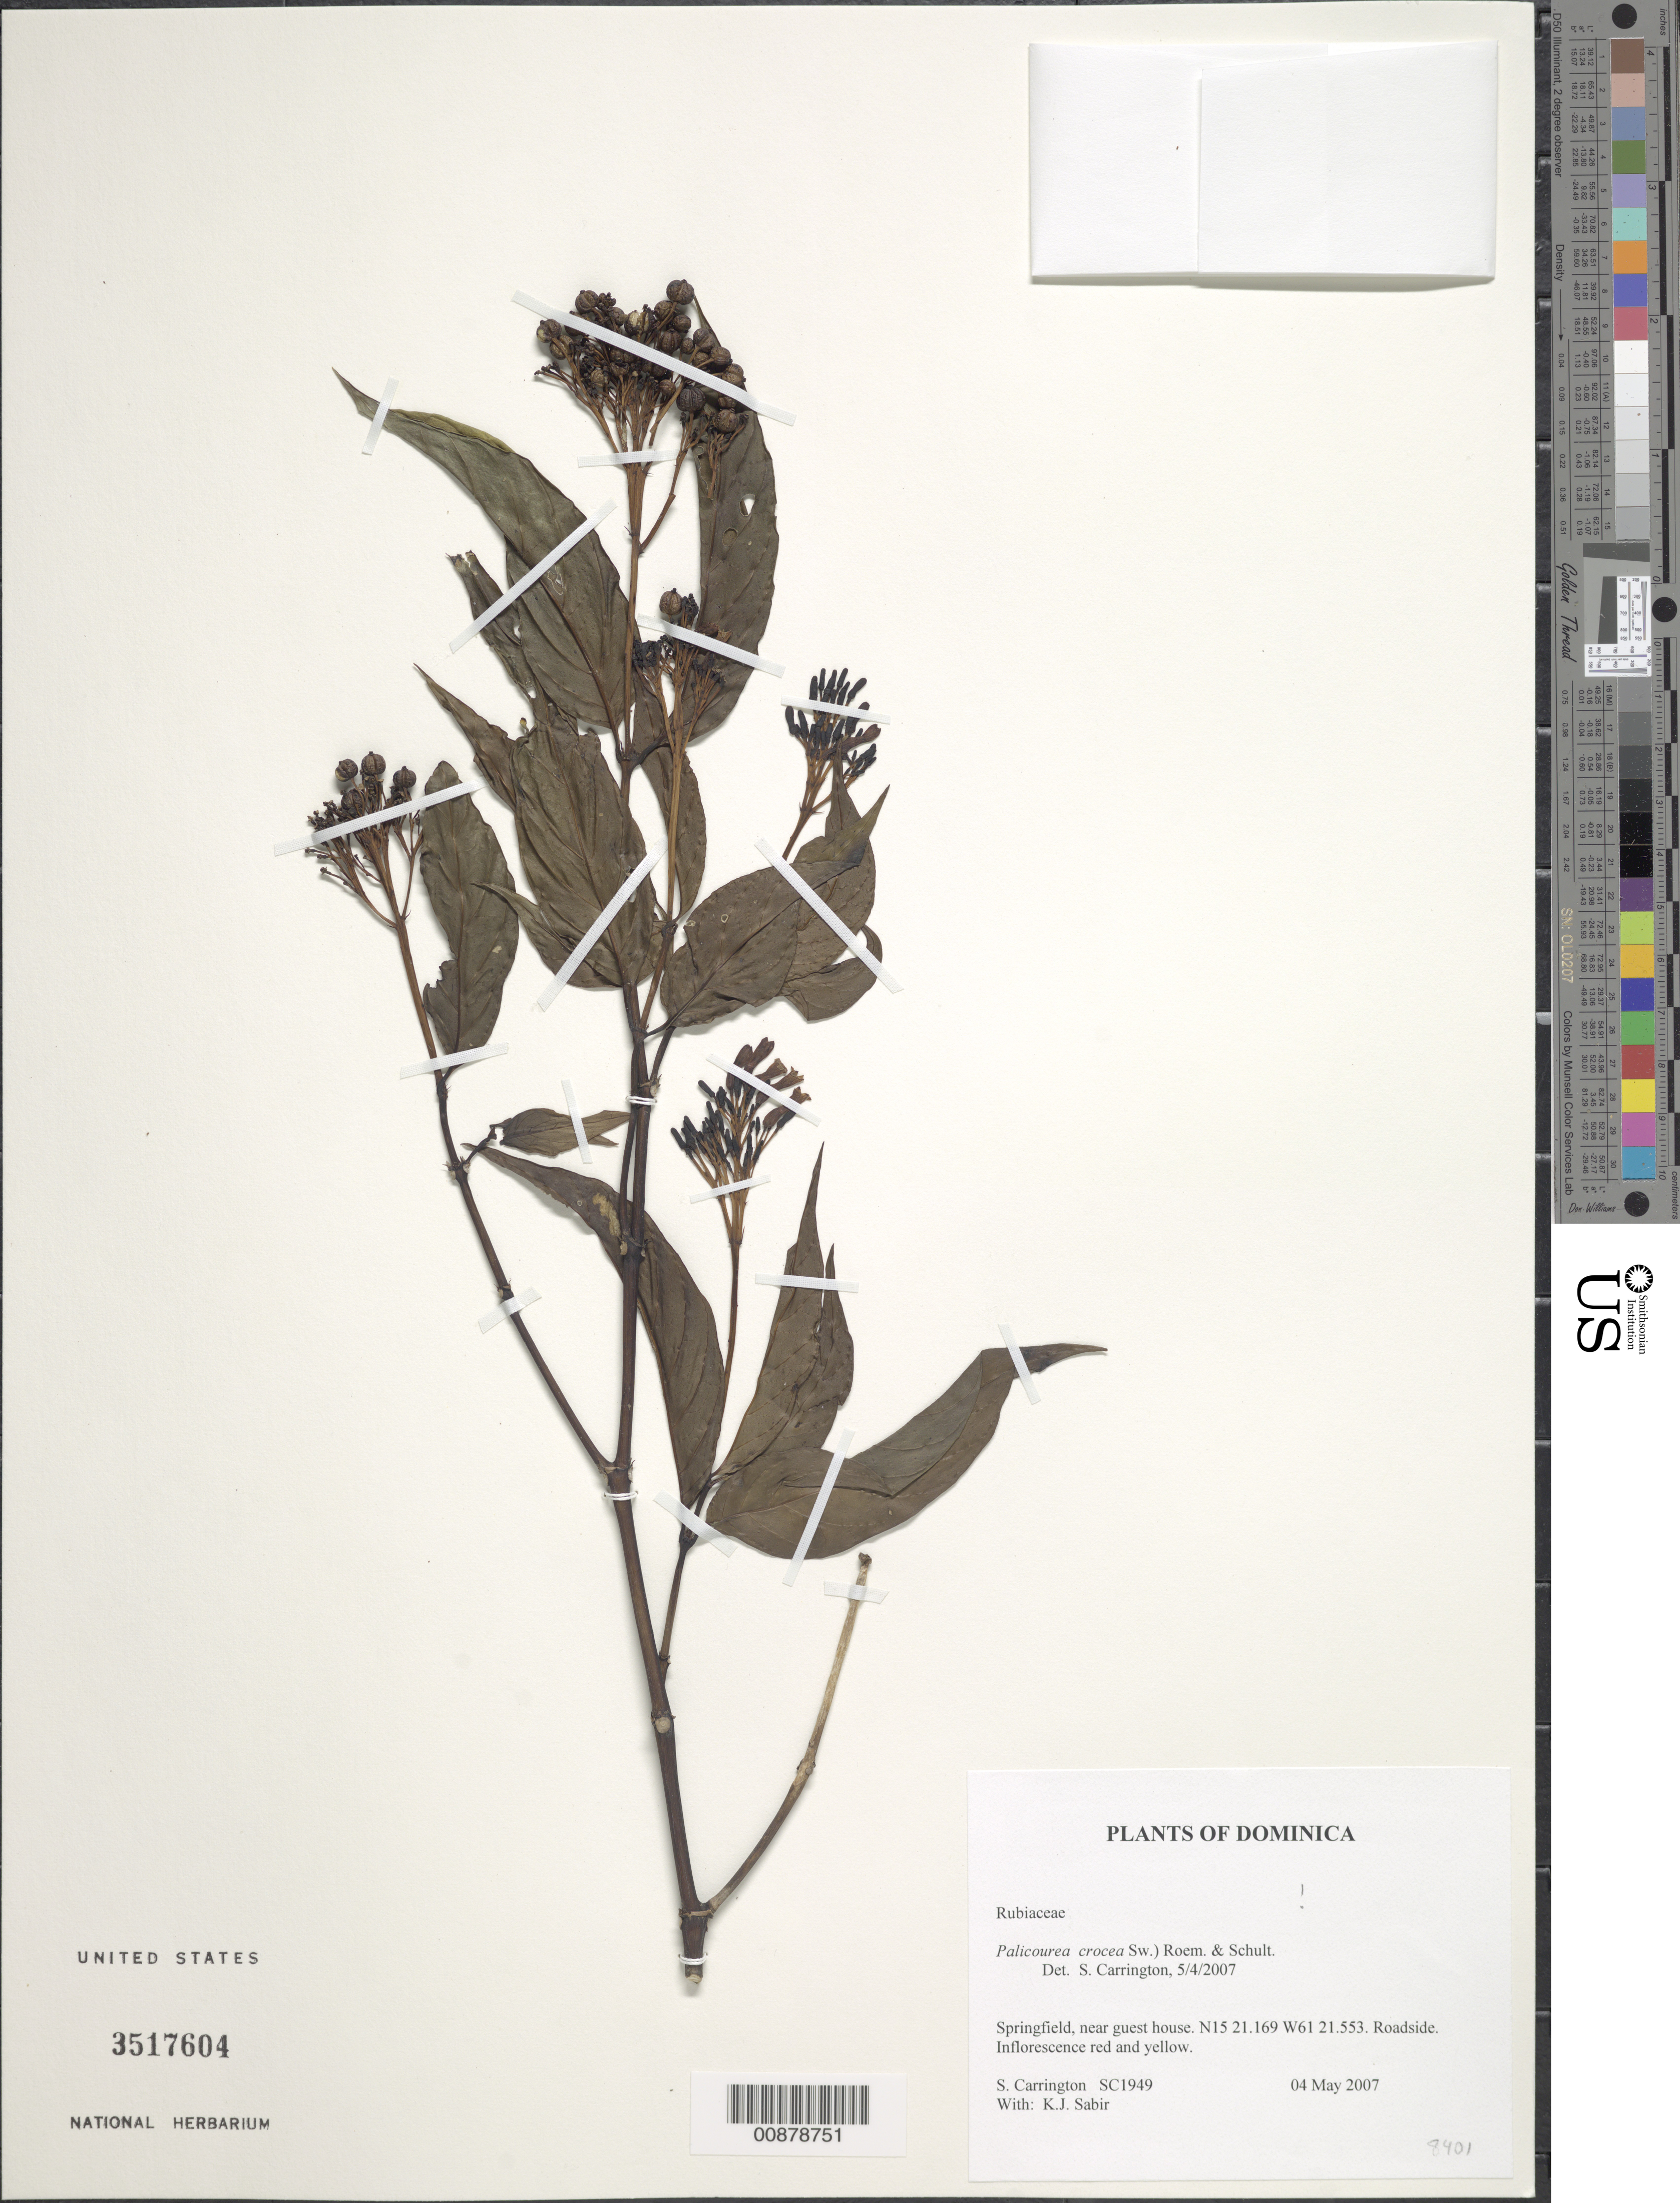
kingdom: Plantae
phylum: Tracheophyta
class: Magnoliopsida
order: Gentianales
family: Rubiaceae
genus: Palicourea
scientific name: Palicourea crocea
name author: (Sw.) Schult.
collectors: C. M. S. Carrington & K. Sabir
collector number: SC 1949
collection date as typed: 04 May 2007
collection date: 2007-05-04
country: Dominica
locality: Springfield, near guest house.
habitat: Roadside.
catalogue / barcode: US 3517604